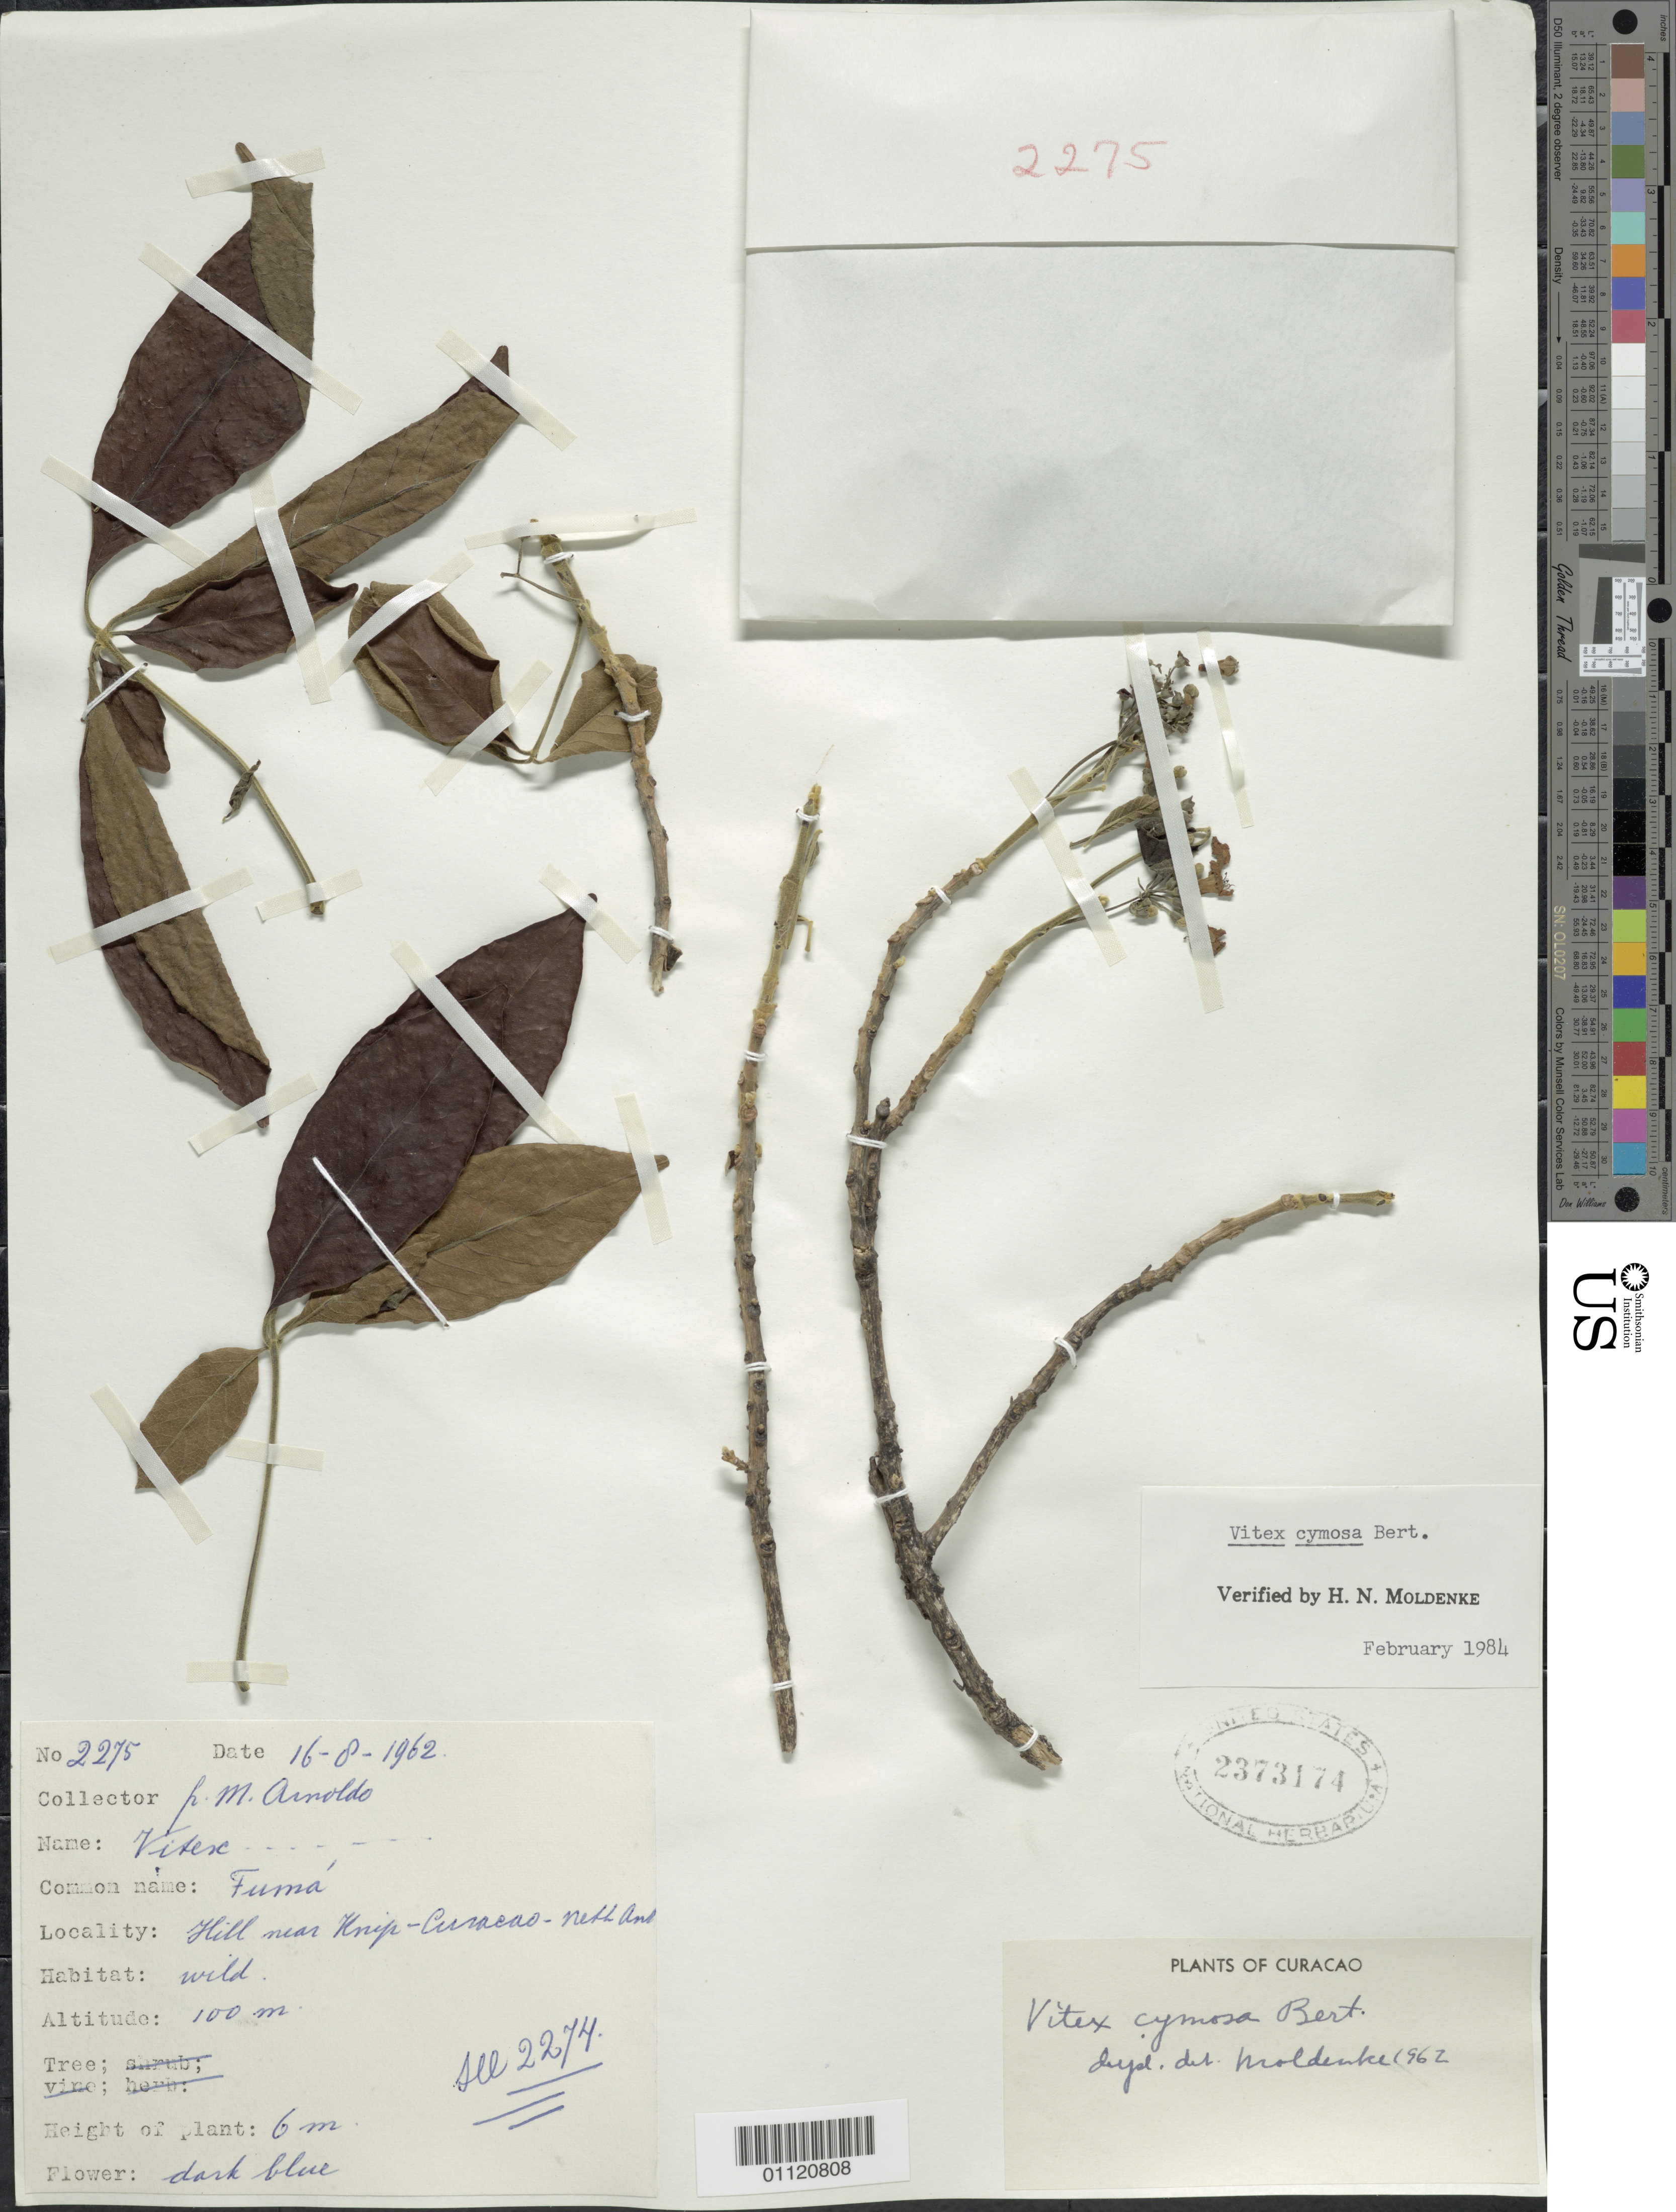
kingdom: Plantae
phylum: Tracheophyta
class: Magnoliopsida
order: Lamiales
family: Lamiaceae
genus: Vitex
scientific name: Vitex cymosa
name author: Bertero ex Spreng.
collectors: N. Arnoldo-Broeders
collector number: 2275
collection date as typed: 16 Aug 1962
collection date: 1962-08-16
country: Curaçao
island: Curaçao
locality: Hill near Knip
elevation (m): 100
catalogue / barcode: US 2373174